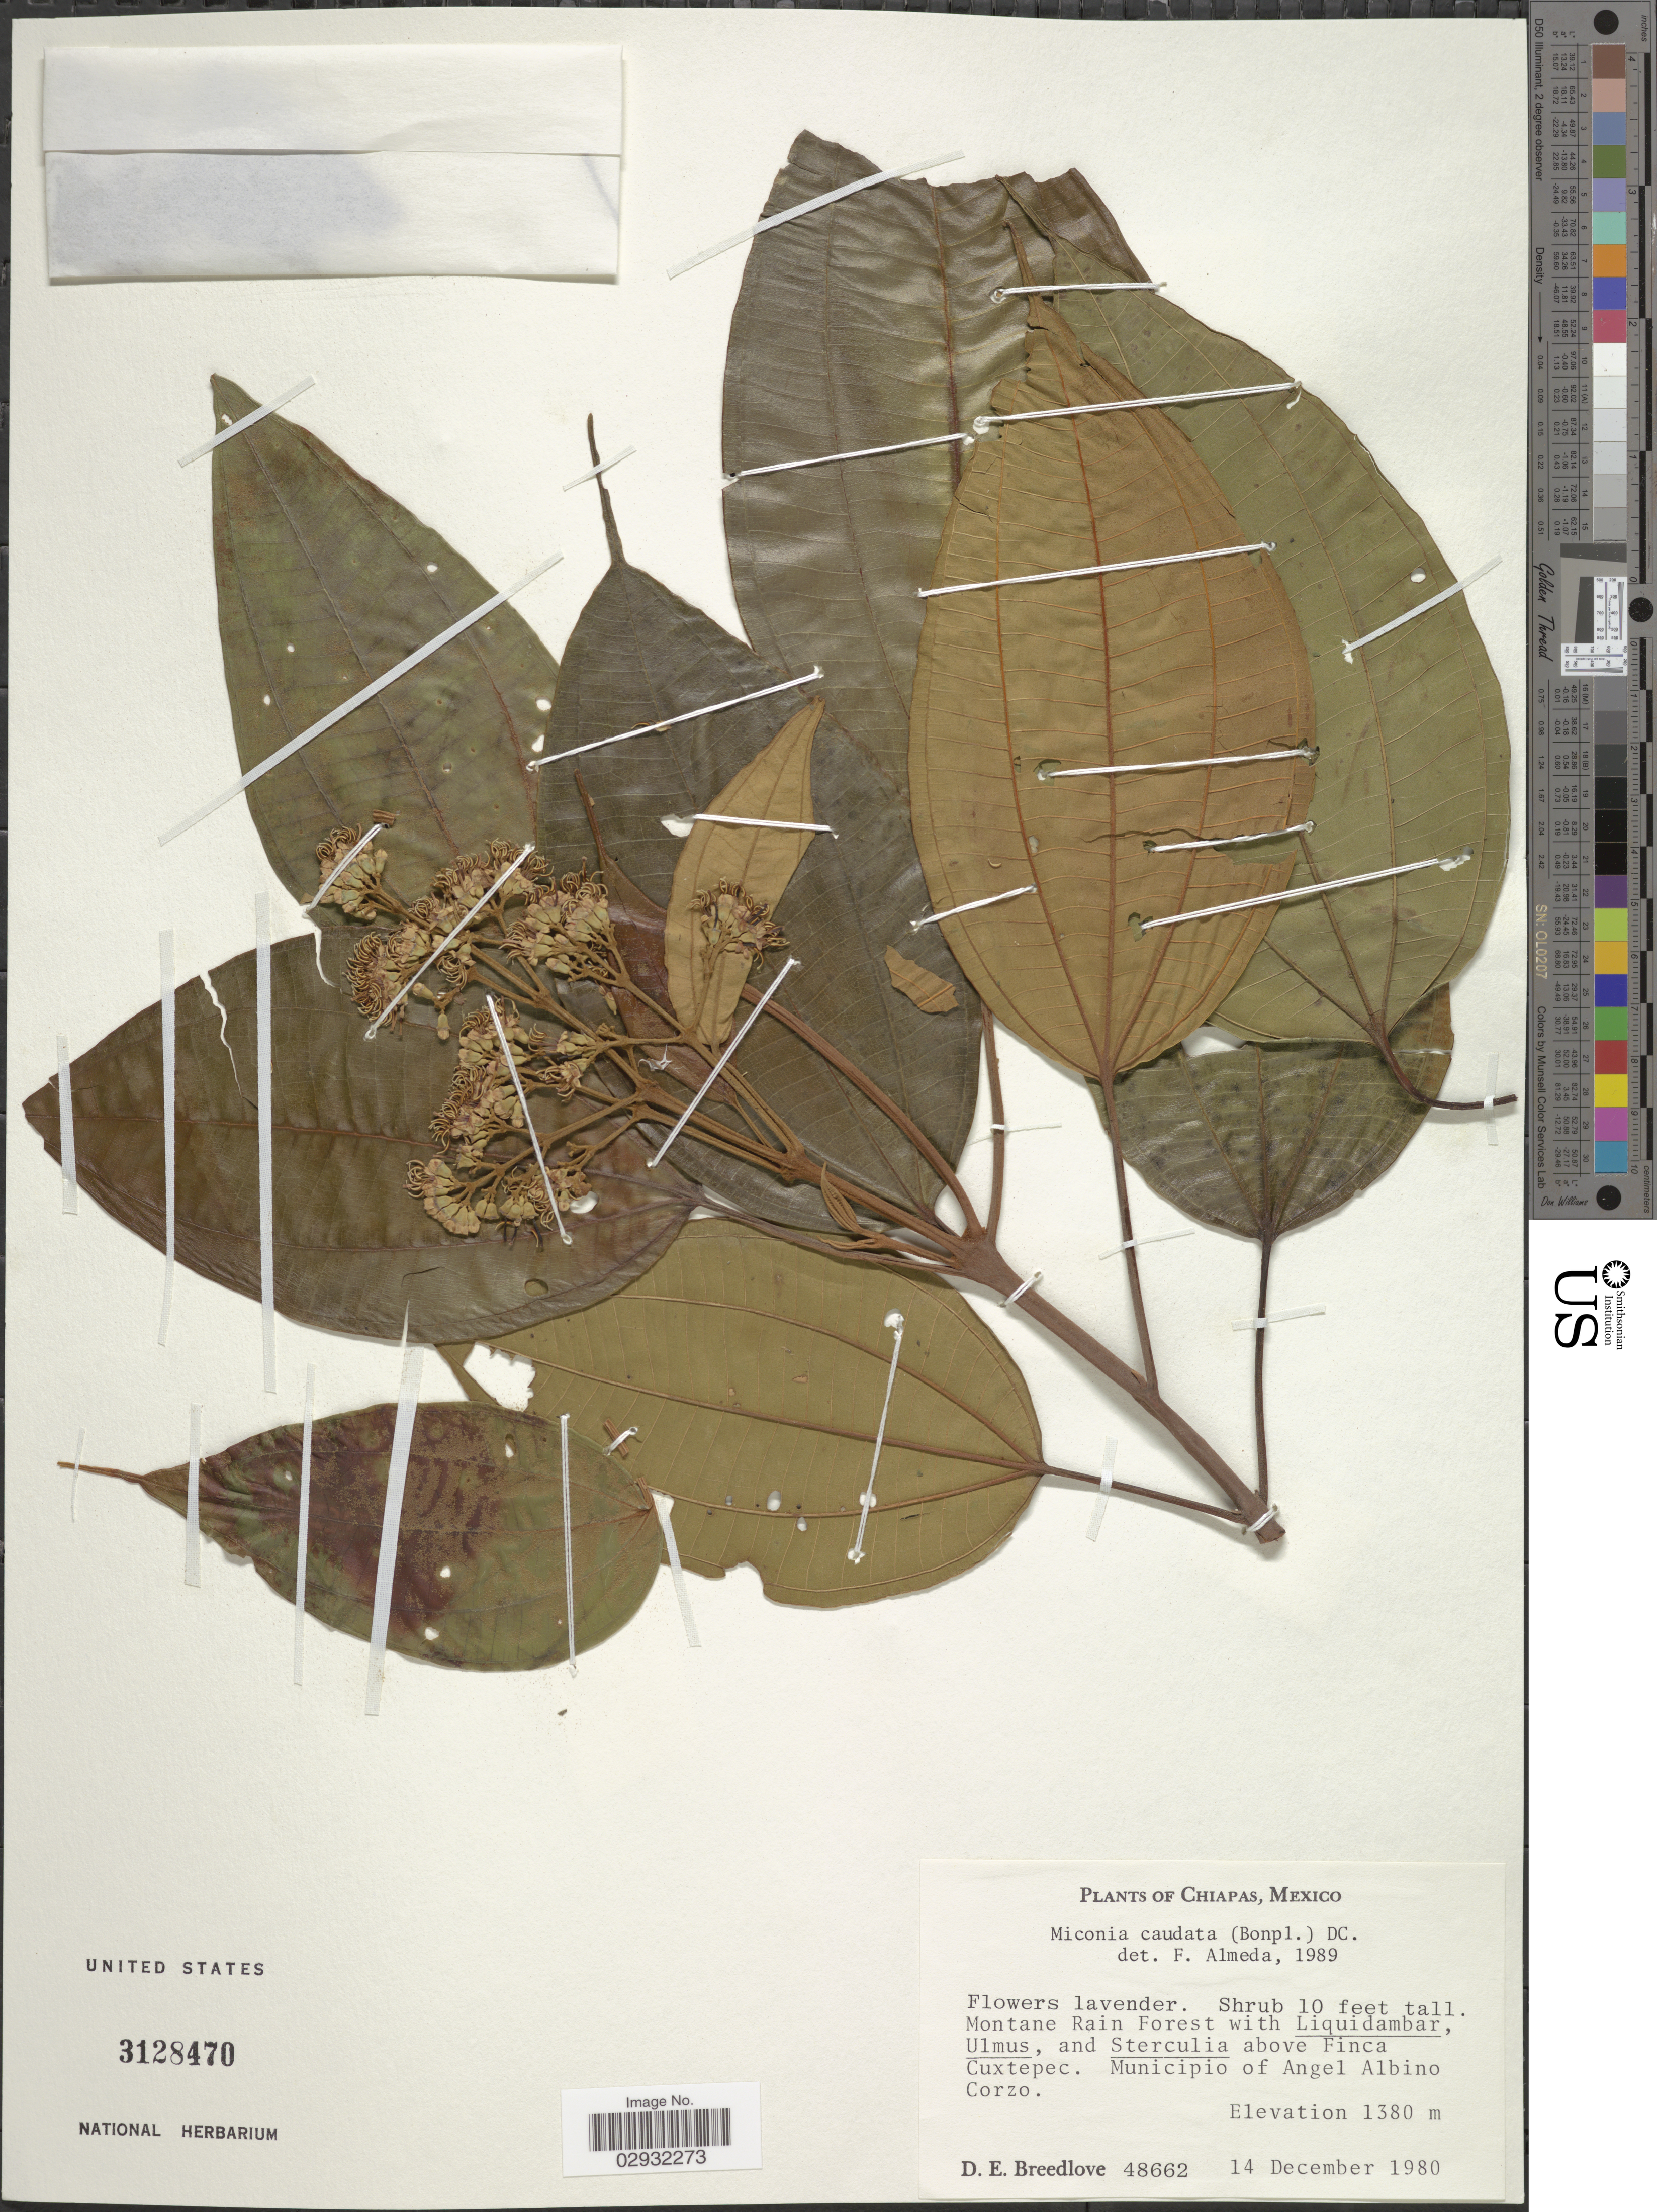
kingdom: Plantae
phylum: Tracheophyta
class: Magnoliopsida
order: Myrtales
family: Melastomataceae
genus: Miconia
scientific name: Miconia caudata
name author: (Bonpl.) DC.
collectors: D. E. Breedlove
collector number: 48662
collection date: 1980-12-14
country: Mexico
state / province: Chiapas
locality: Above Finca Cuxtepec. Municipio of Angel Albino Corzo.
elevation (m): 1380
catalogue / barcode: US 3128470